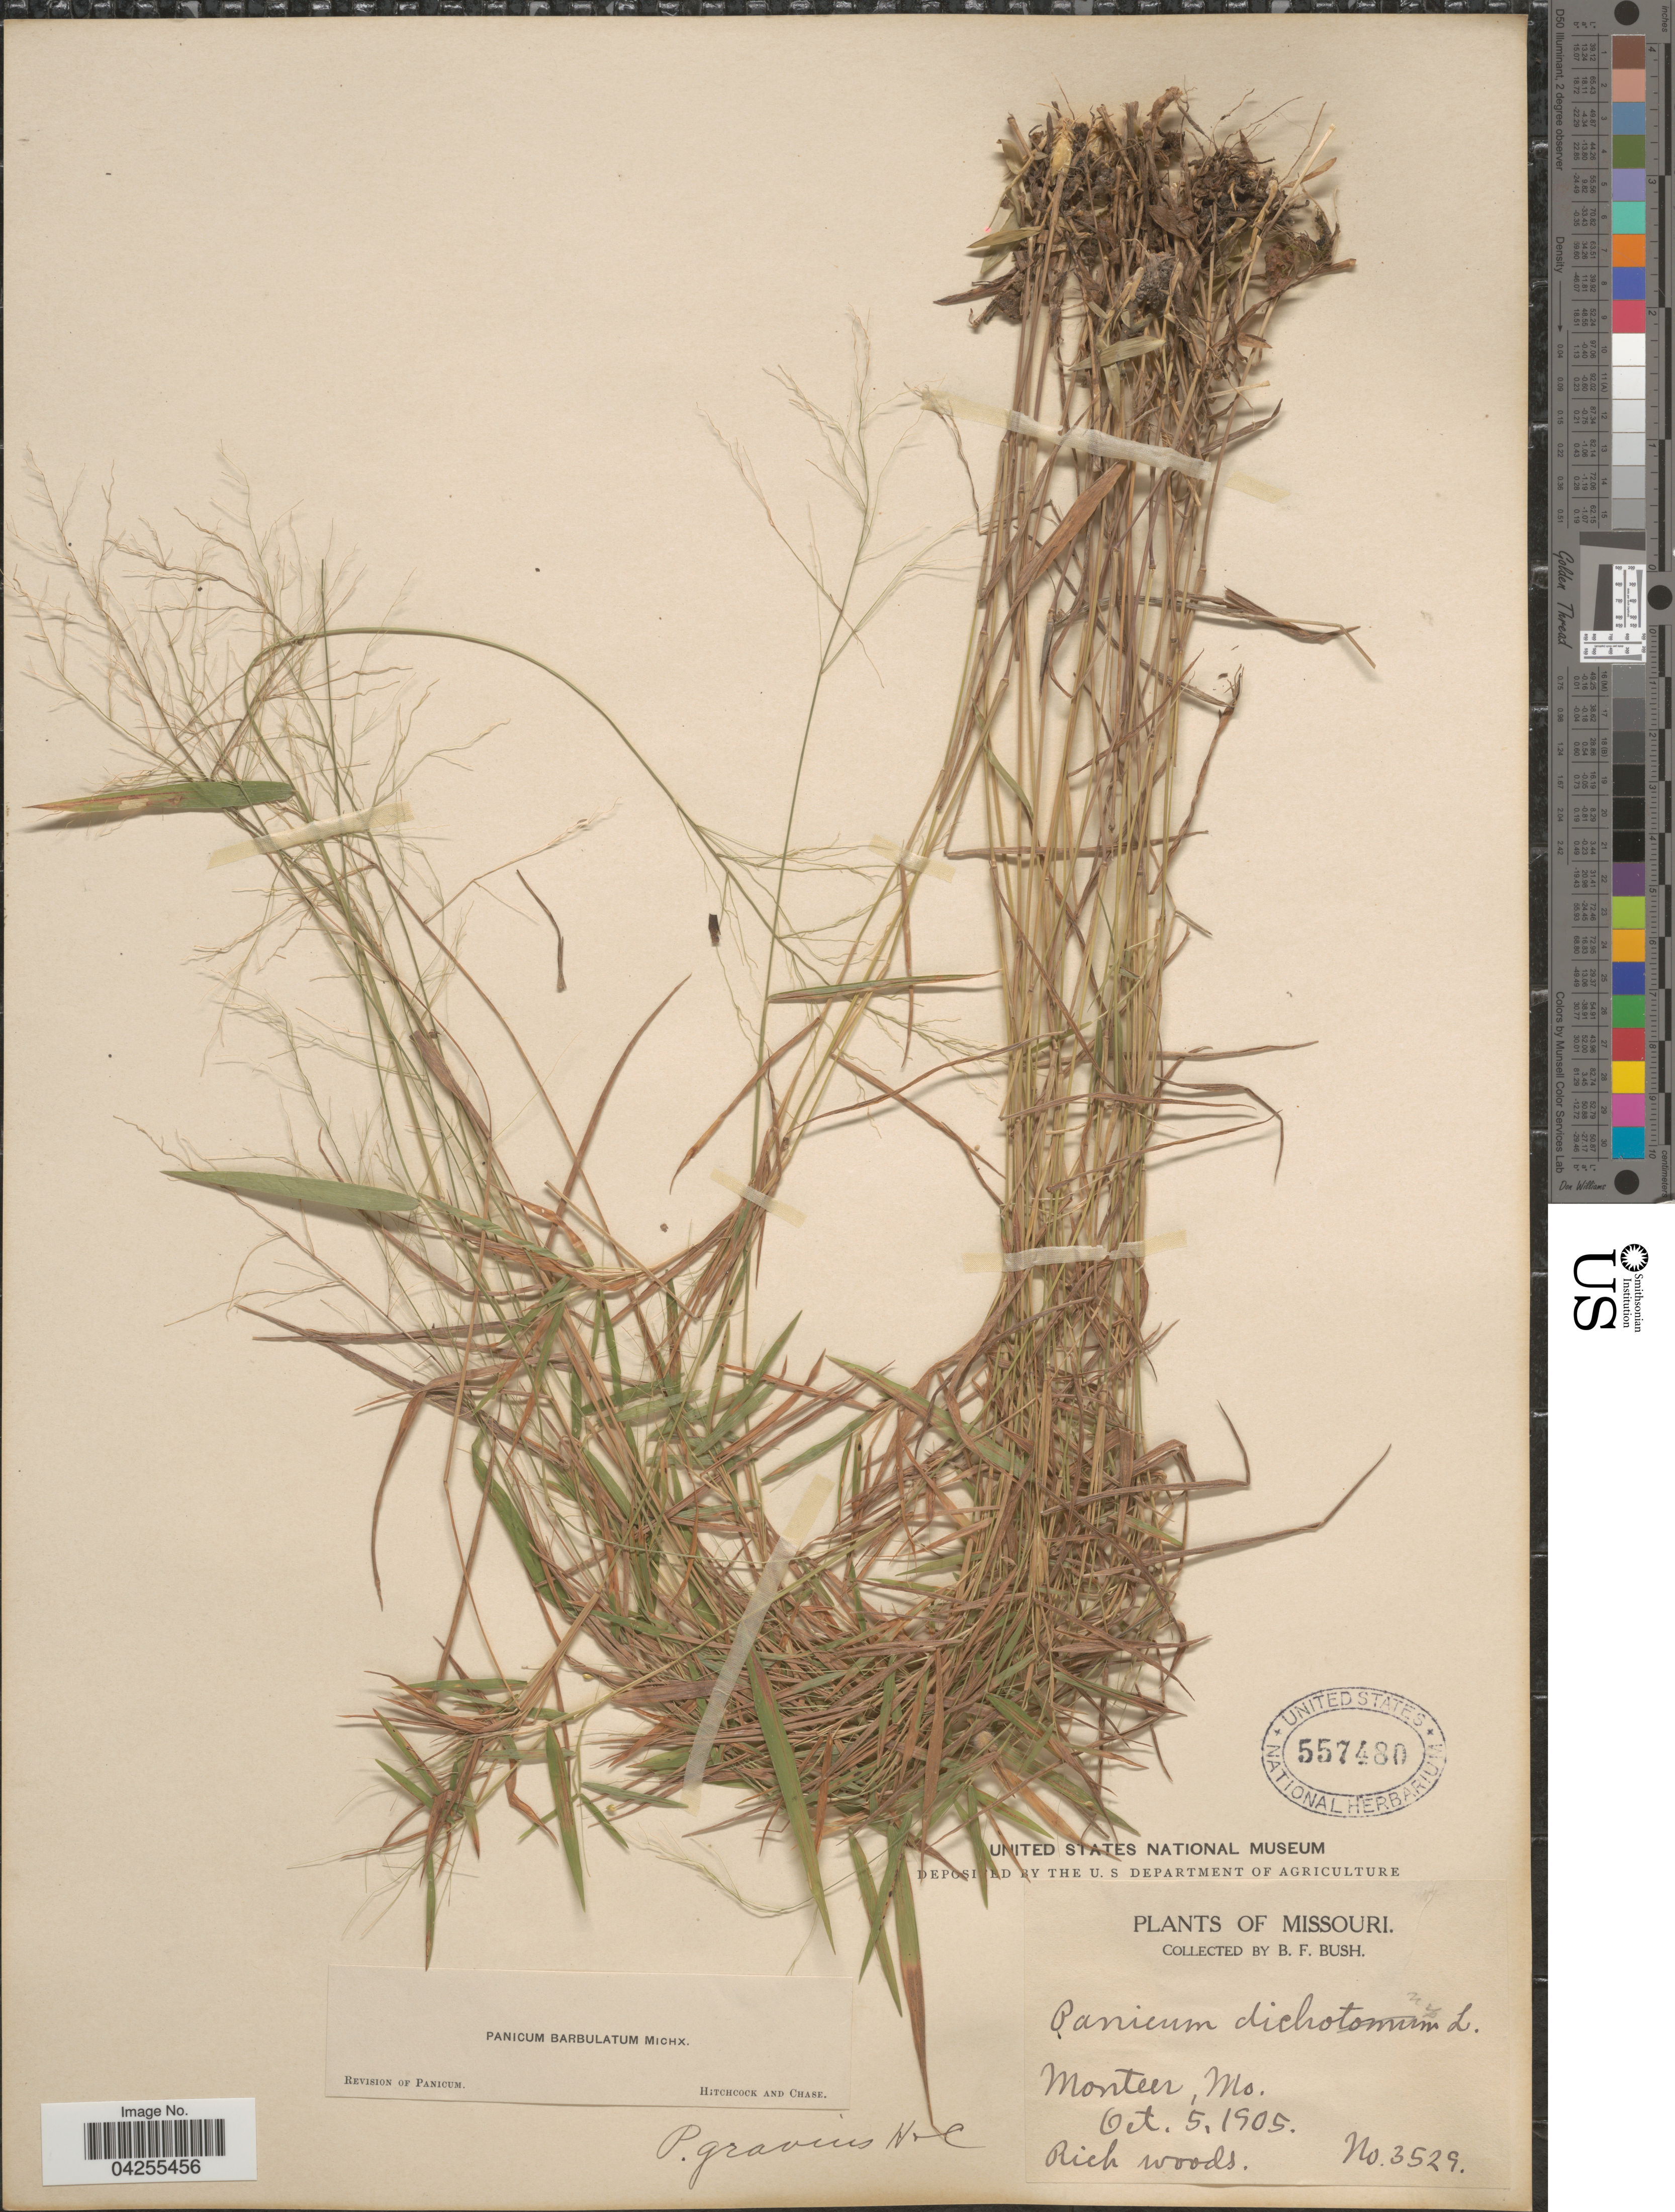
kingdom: Plantae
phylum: Tracheophyta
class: Liliopsida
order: Poales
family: Poaceae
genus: Dichanthelium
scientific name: Dichanthelium dichotomum var. dichotomum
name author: (L.) Gould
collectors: B. F. Bush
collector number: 3529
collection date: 1905-10-05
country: United States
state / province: Missouri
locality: Monteer.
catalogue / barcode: US 557480